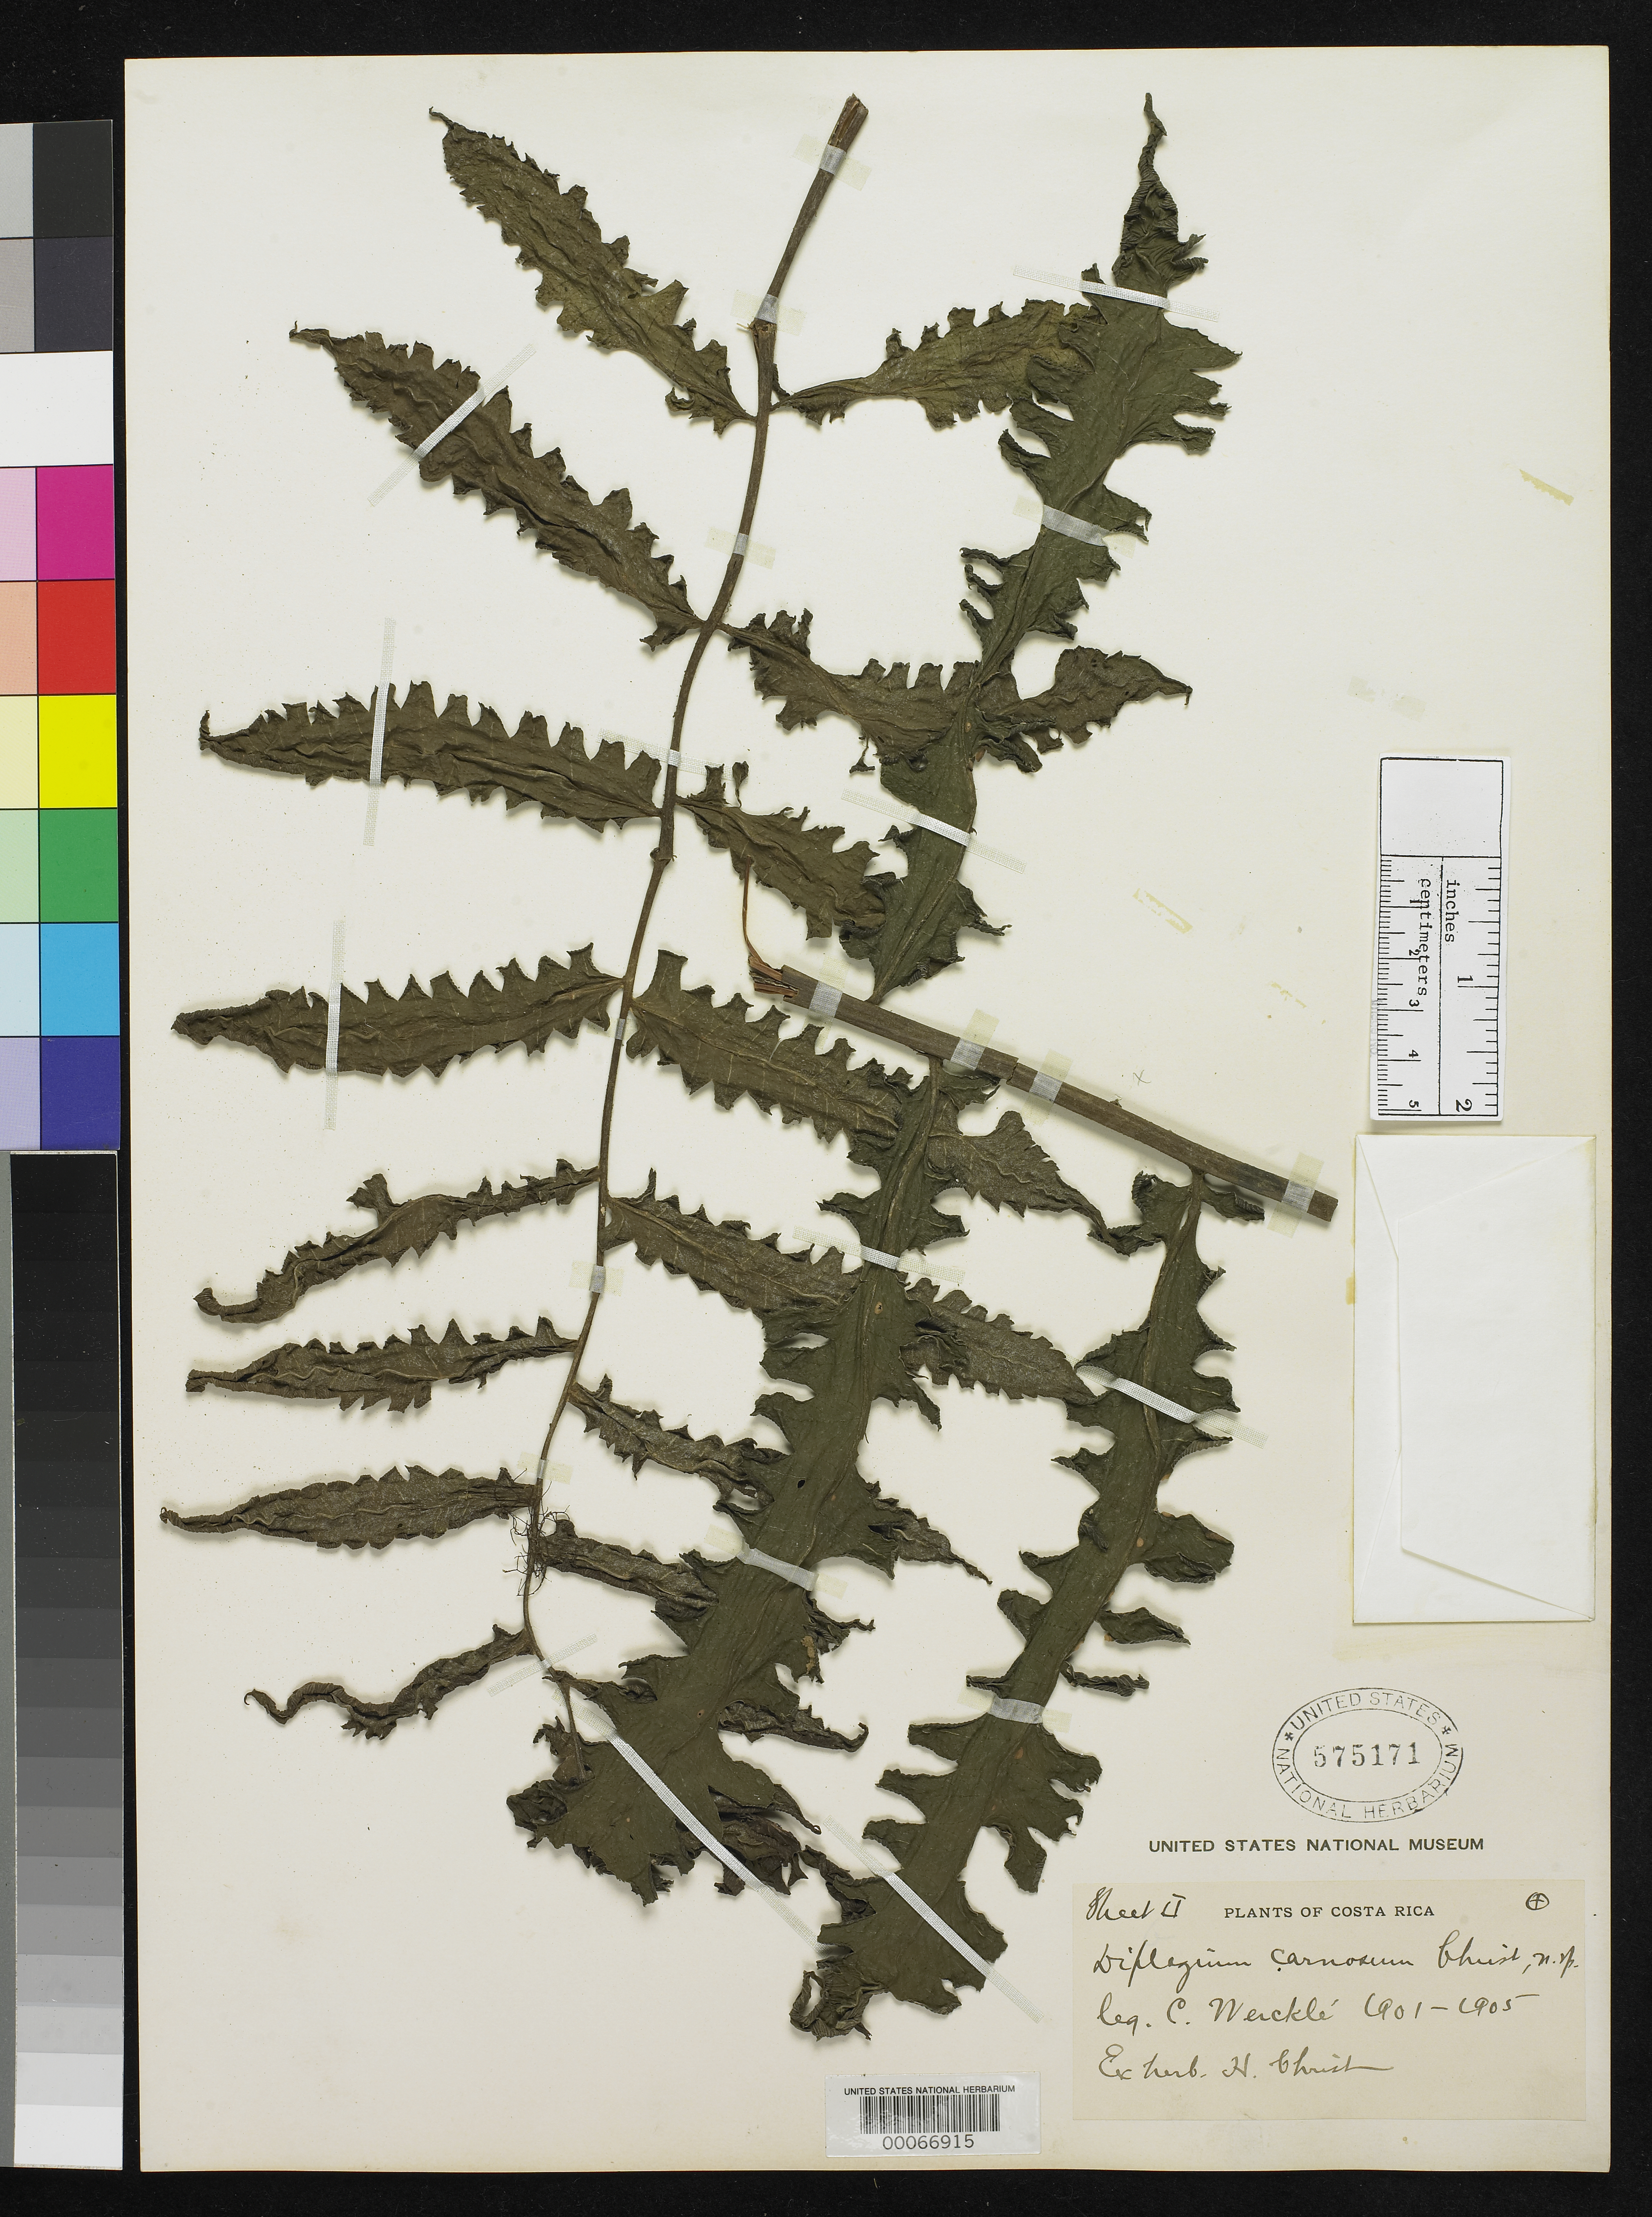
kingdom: Plantae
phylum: Tracheophyta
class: Polypodiopsida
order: Polypodiales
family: Athyriaceae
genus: Diplazium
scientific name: Diplazium carnosum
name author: Christ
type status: Type Collection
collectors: C. C Wercklé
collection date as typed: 1901 to -- --- 1905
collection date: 1901/1905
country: Costa Rica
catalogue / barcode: US 575171